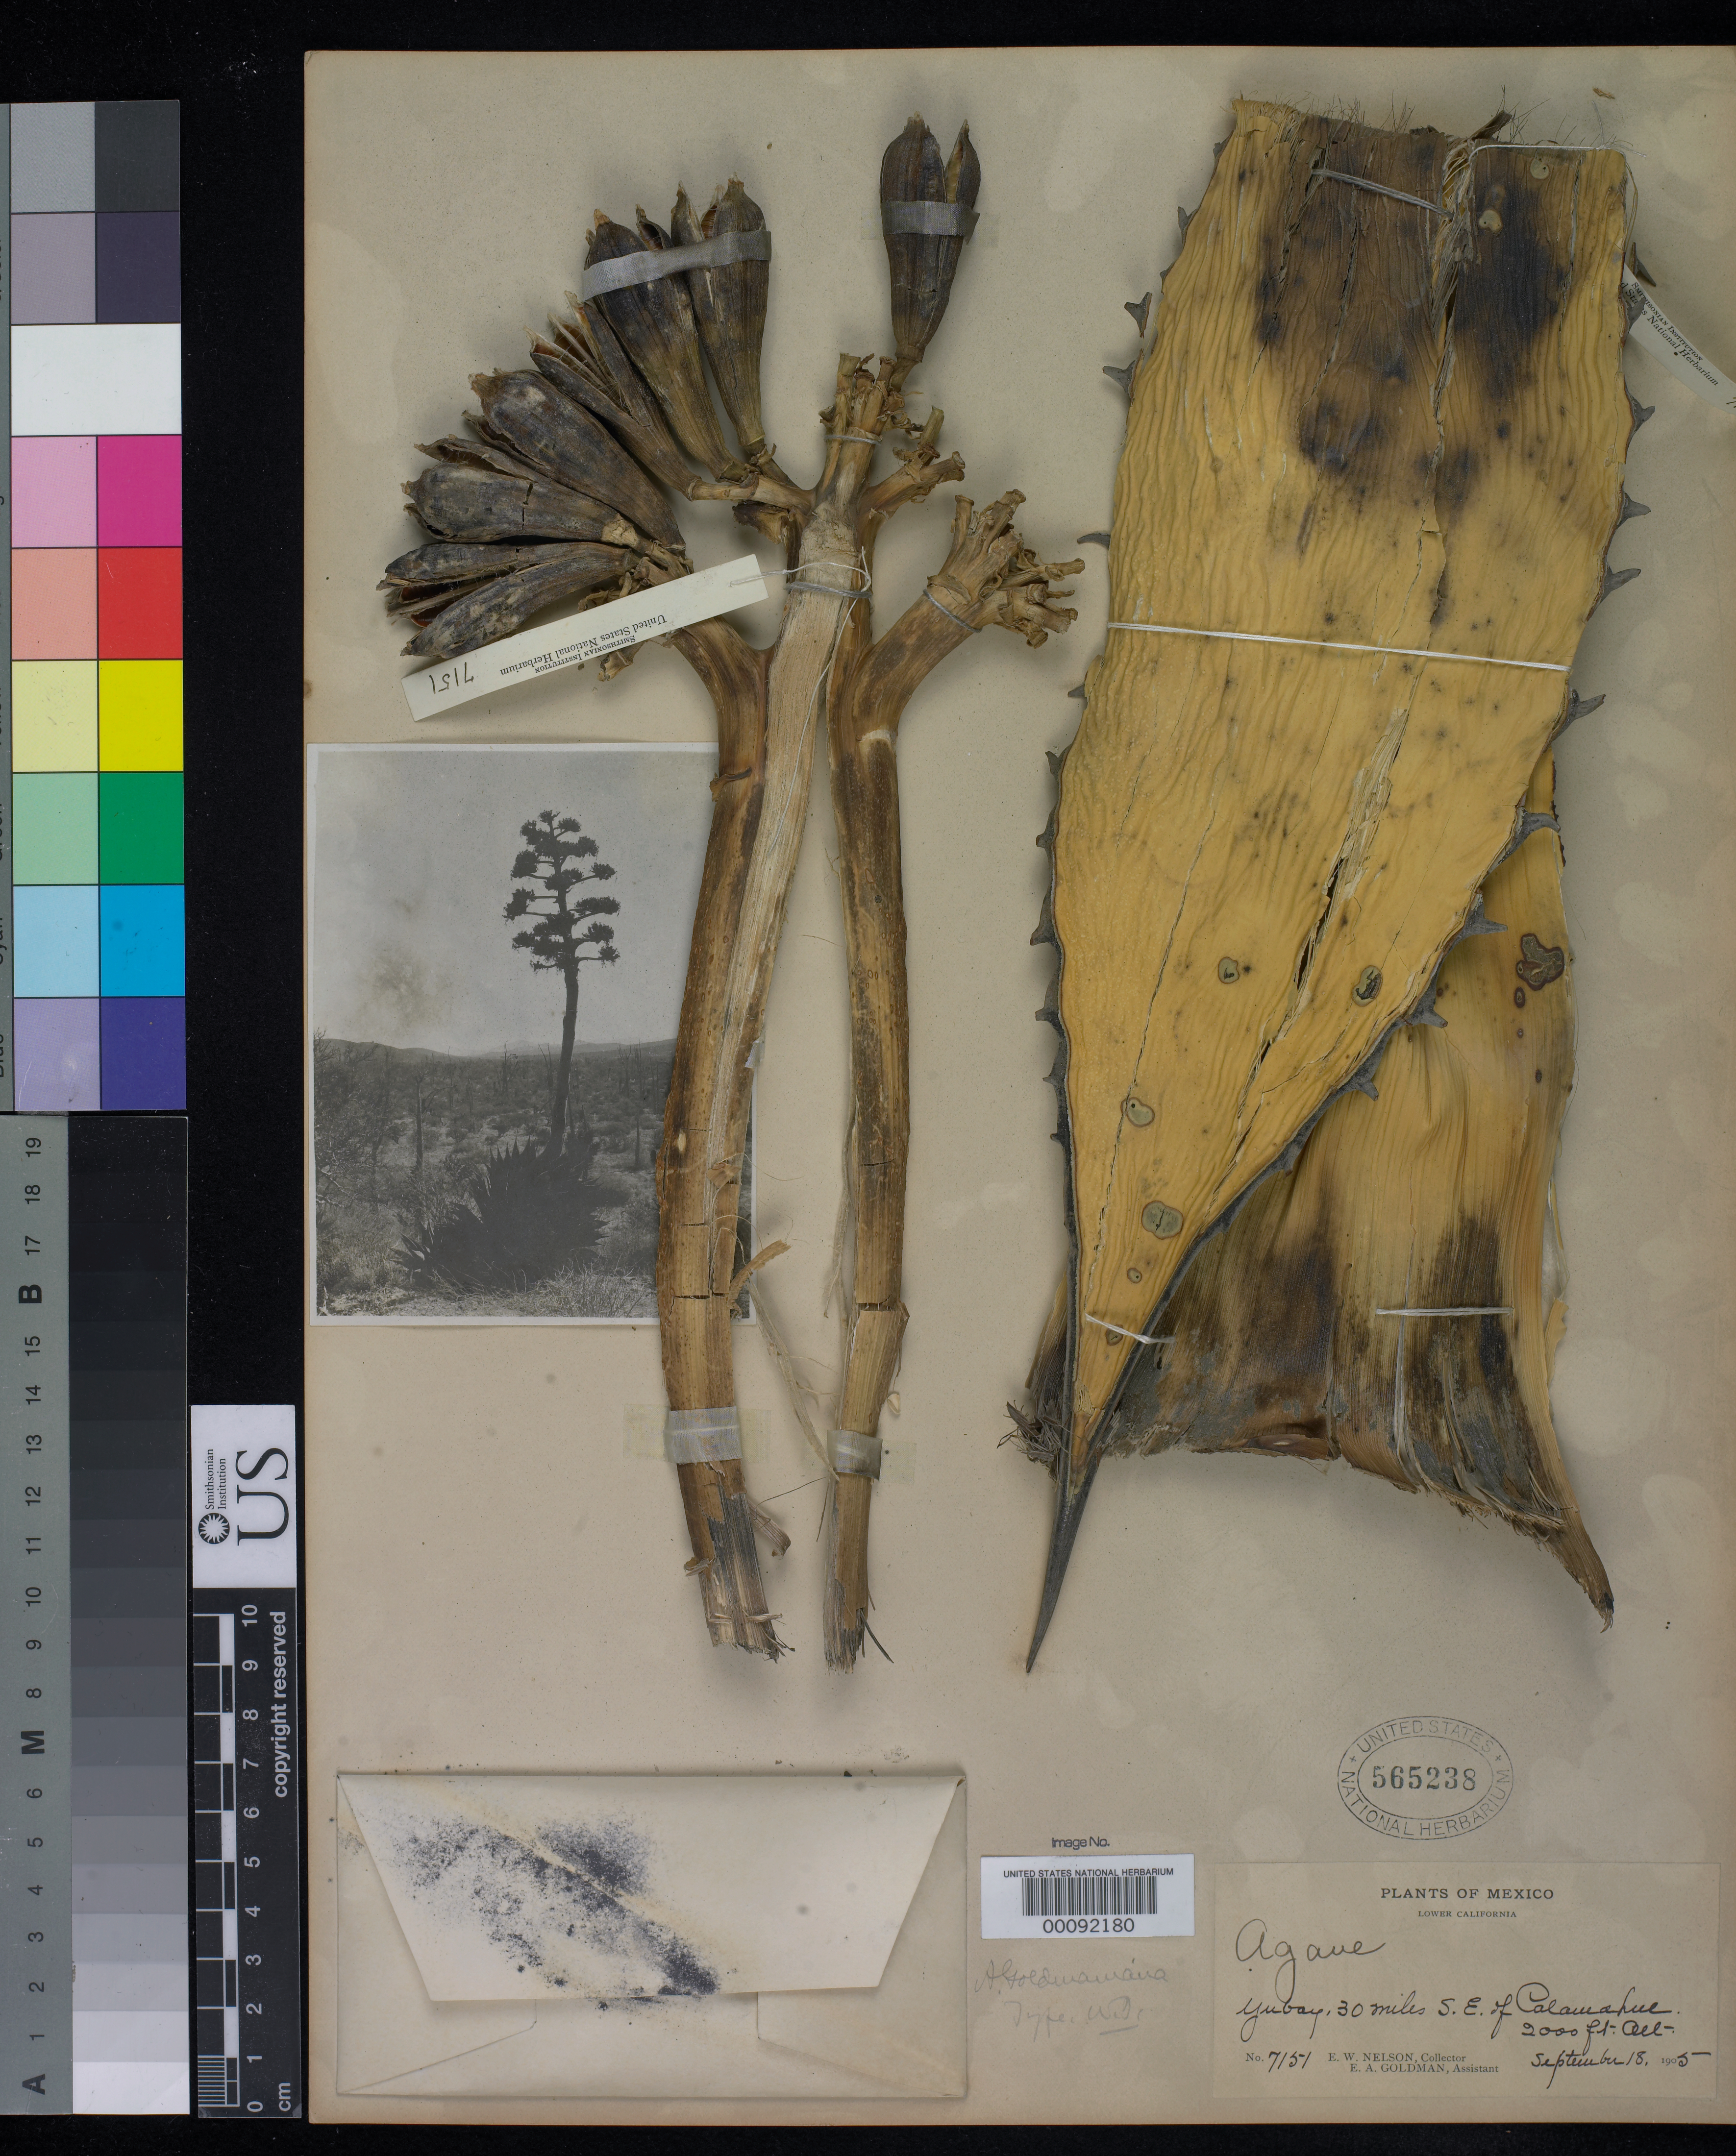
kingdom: Plantae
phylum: Tracheophyta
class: Liliopsida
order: Asparagales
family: Asparagaceae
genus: Agave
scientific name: Agave goldmaniana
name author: Trel.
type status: Holotype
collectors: E. W. Nelson & E. A. Goldman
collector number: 7151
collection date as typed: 18 Sep 1905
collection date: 1905-09-18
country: Mexico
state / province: Baja California Norte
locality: Yubai.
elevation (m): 610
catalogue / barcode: US 565238